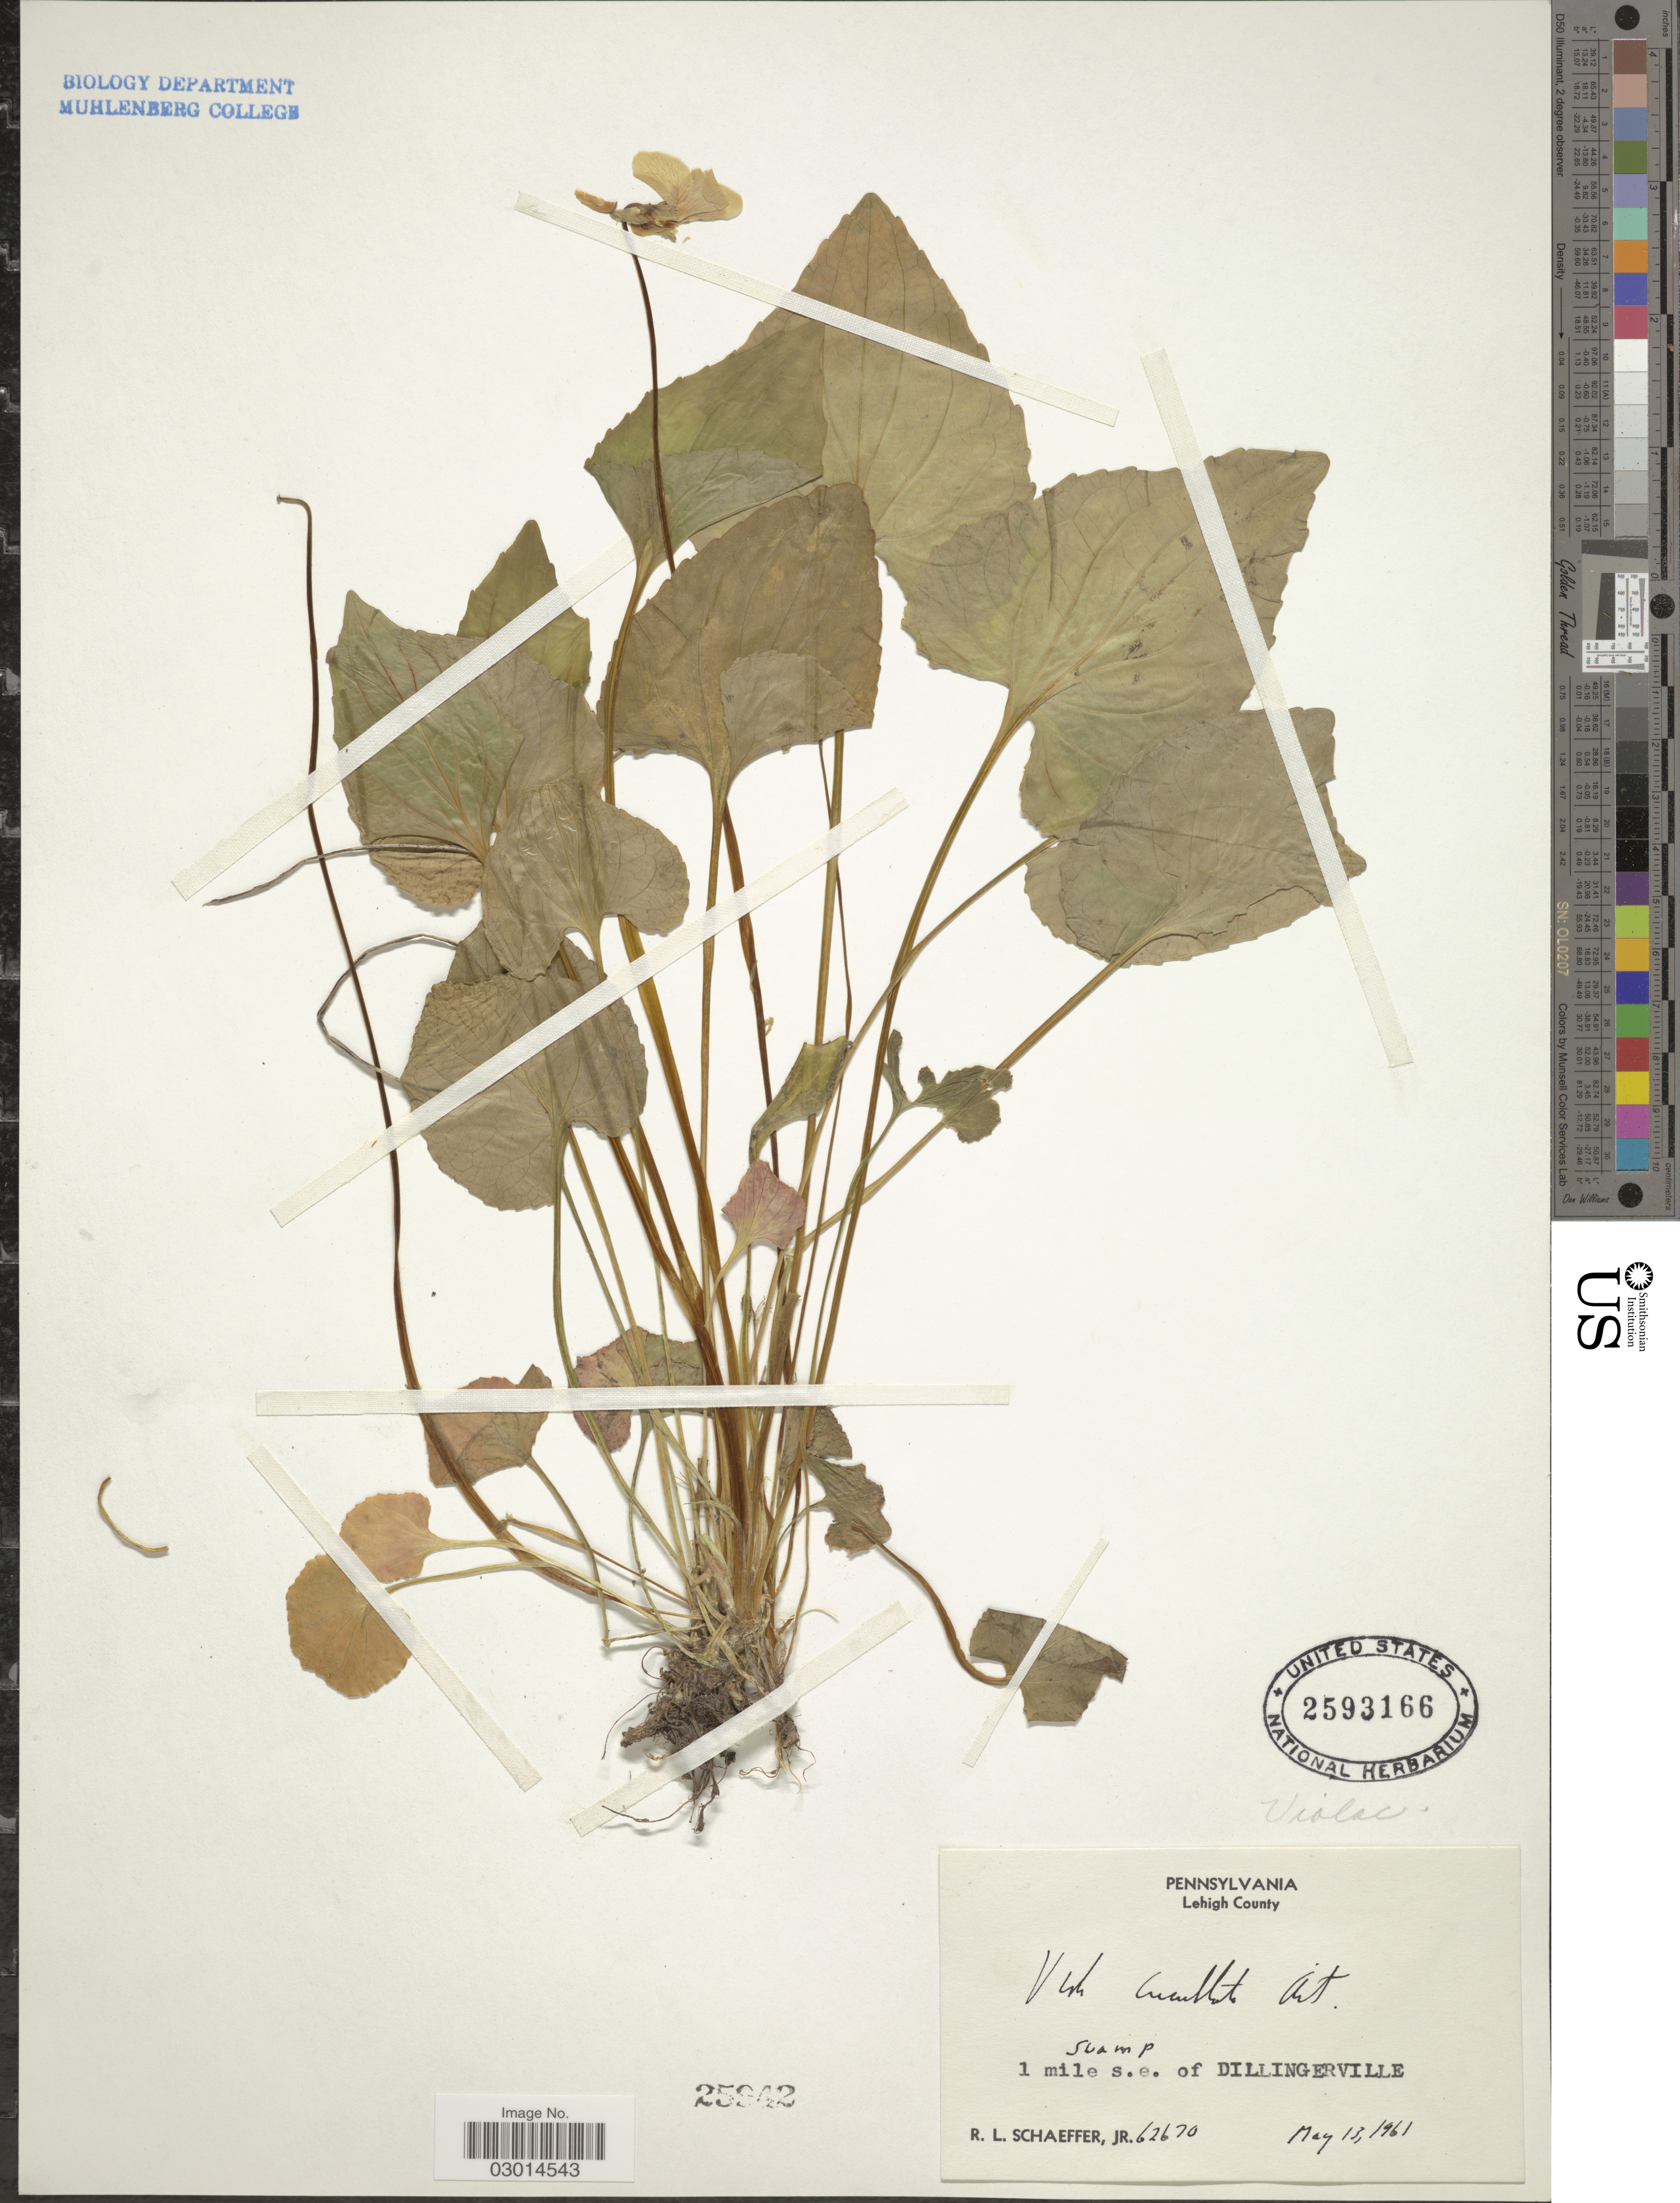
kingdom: Plantae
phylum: Tracheophyta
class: Magnoliopsida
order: Malpighiales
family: Violaceae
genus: Viola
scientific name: Viola cucullata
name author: Aiton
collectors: R. L. Schaeffer Jr.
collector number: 62670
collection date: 1961-05-13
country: United States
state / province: Pennsylvania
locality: Lehigh County, Swamp, 1 mile s.e. of Dillingerville.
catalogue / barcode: US 2593166